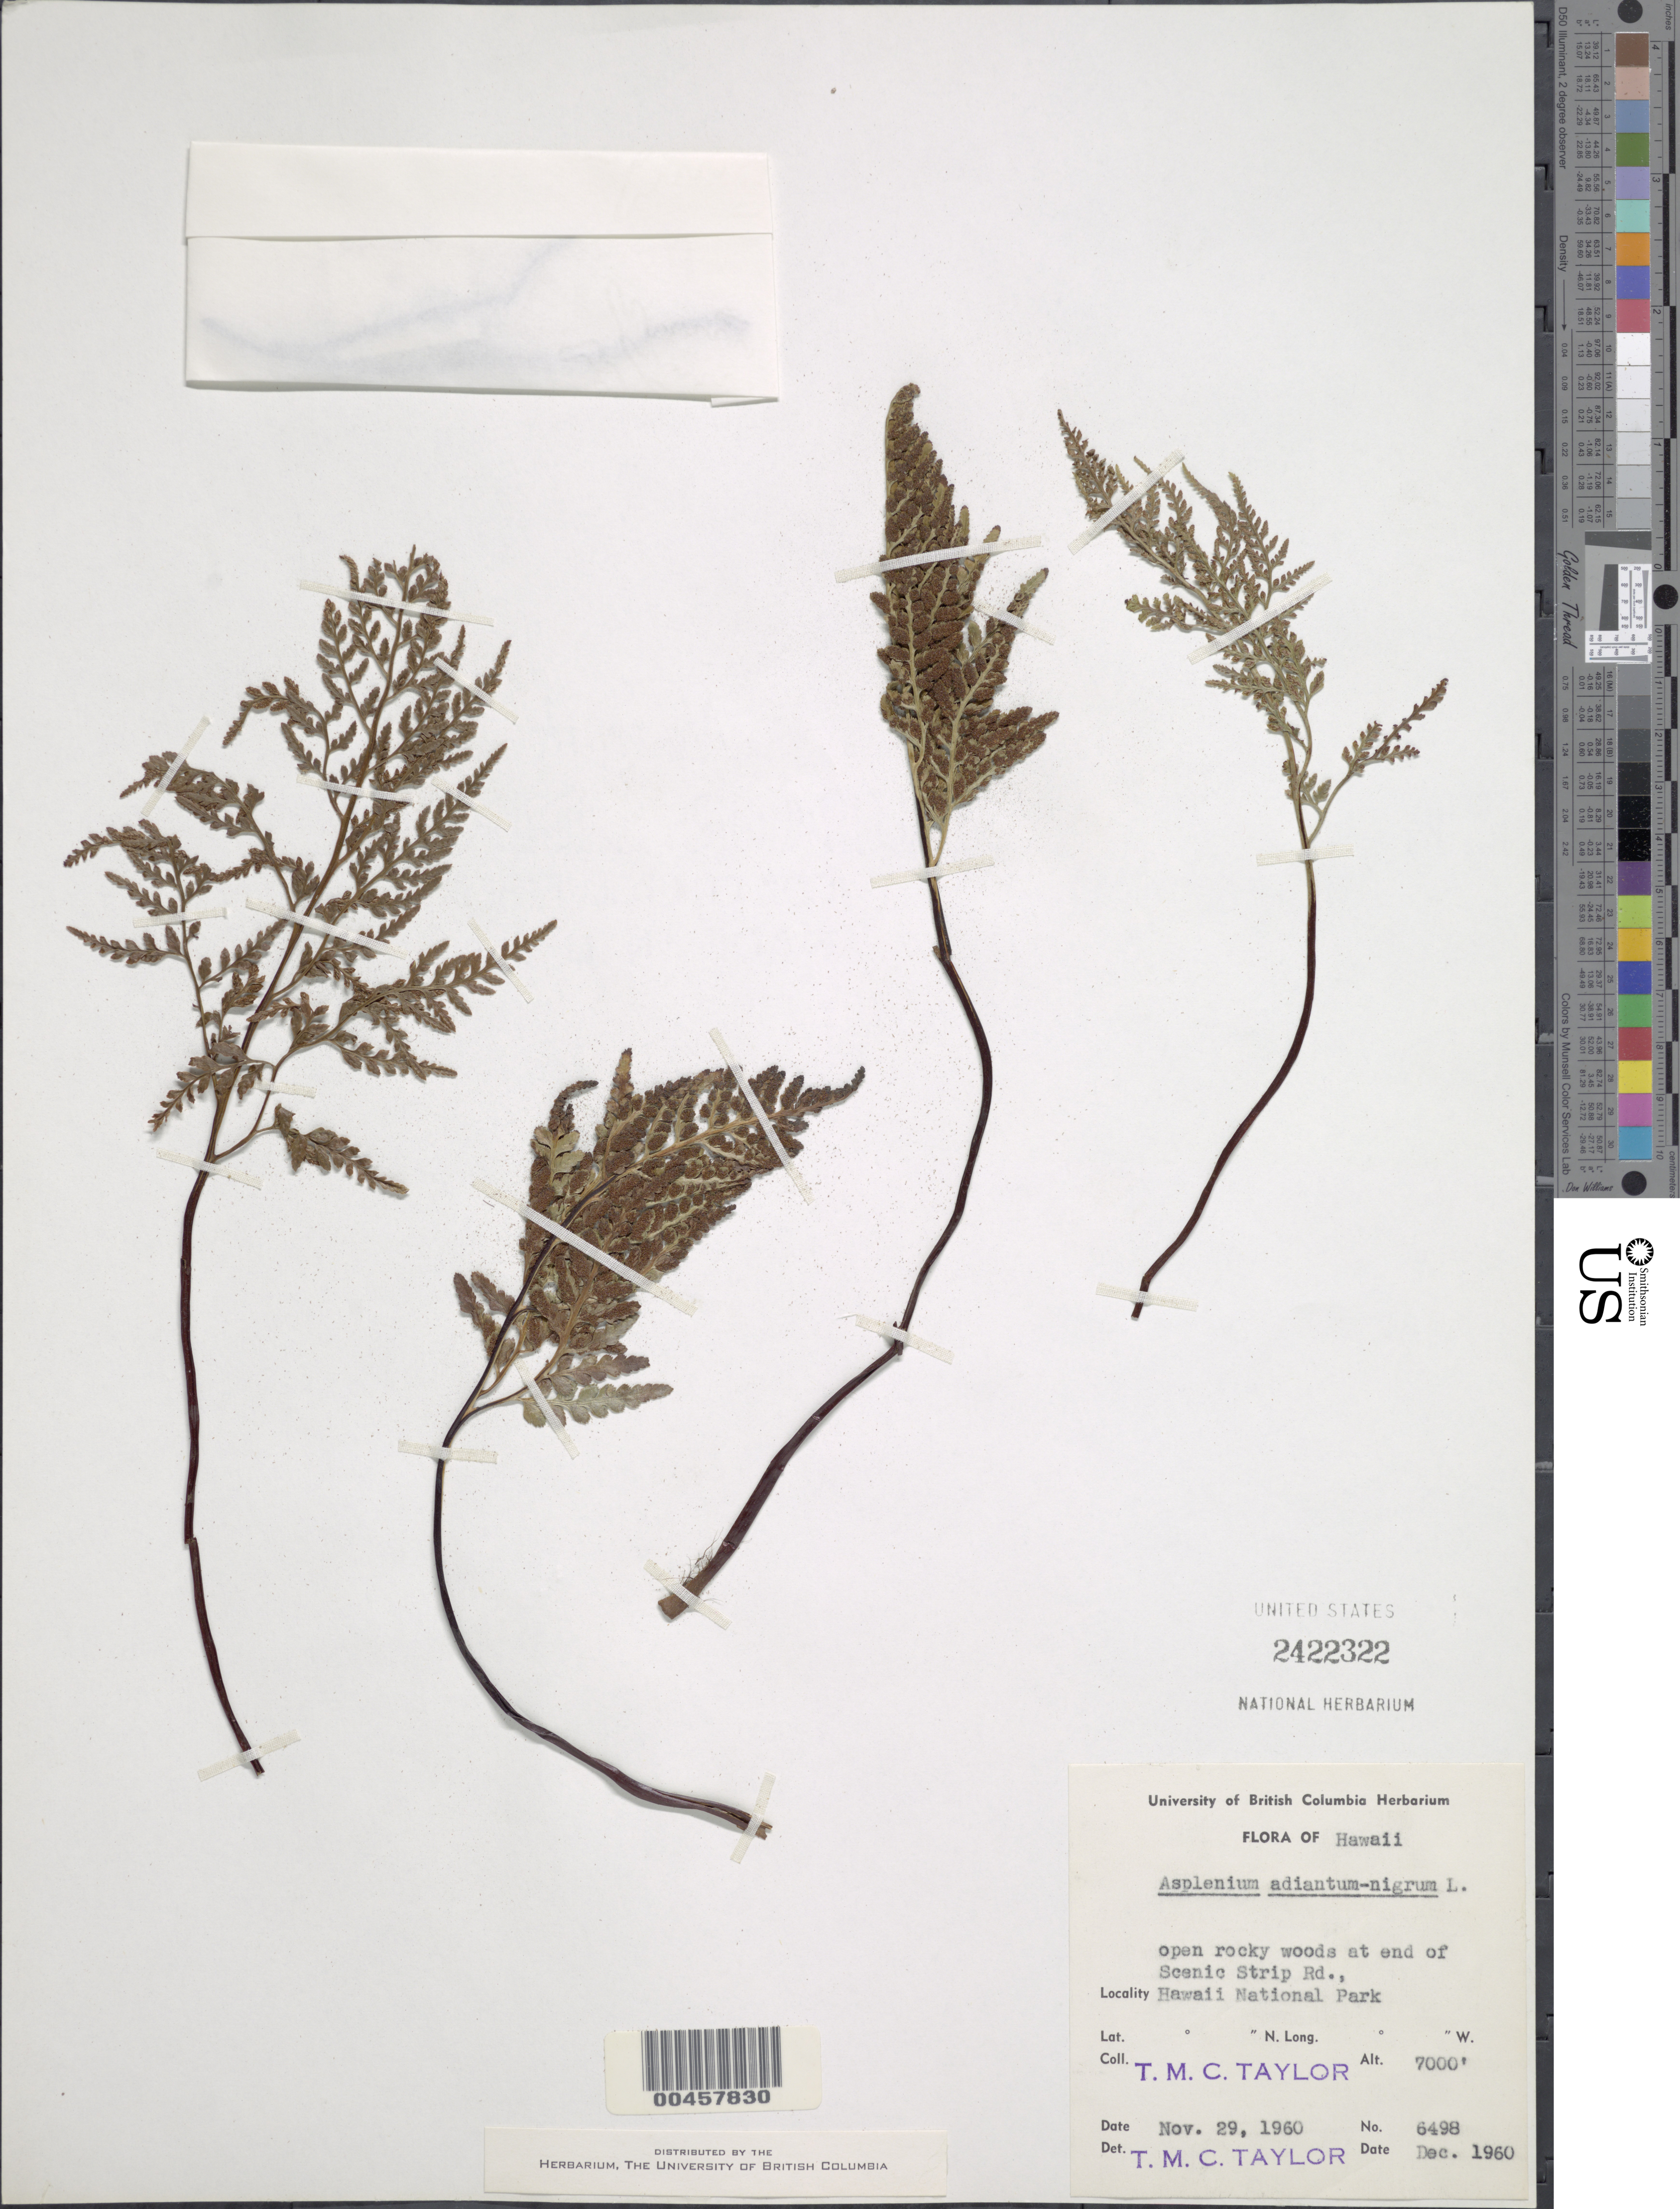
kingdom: Plantae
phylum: Tracheophyta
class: Polypodiopsida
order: Polypodiales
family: Aspleniaceae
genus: Asplenium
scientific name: Asplenium adiantum-nigrum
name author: L.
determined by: Taylor, T. M. C.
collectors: T. M. C. Taylor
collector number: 6498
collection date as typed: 29 Nov 1960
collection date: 1960-11-29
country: United States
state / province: Hawaii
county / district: Hawaii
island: Hawaii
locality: Hawaii National Park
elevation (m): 2134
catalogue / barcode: US 2422322